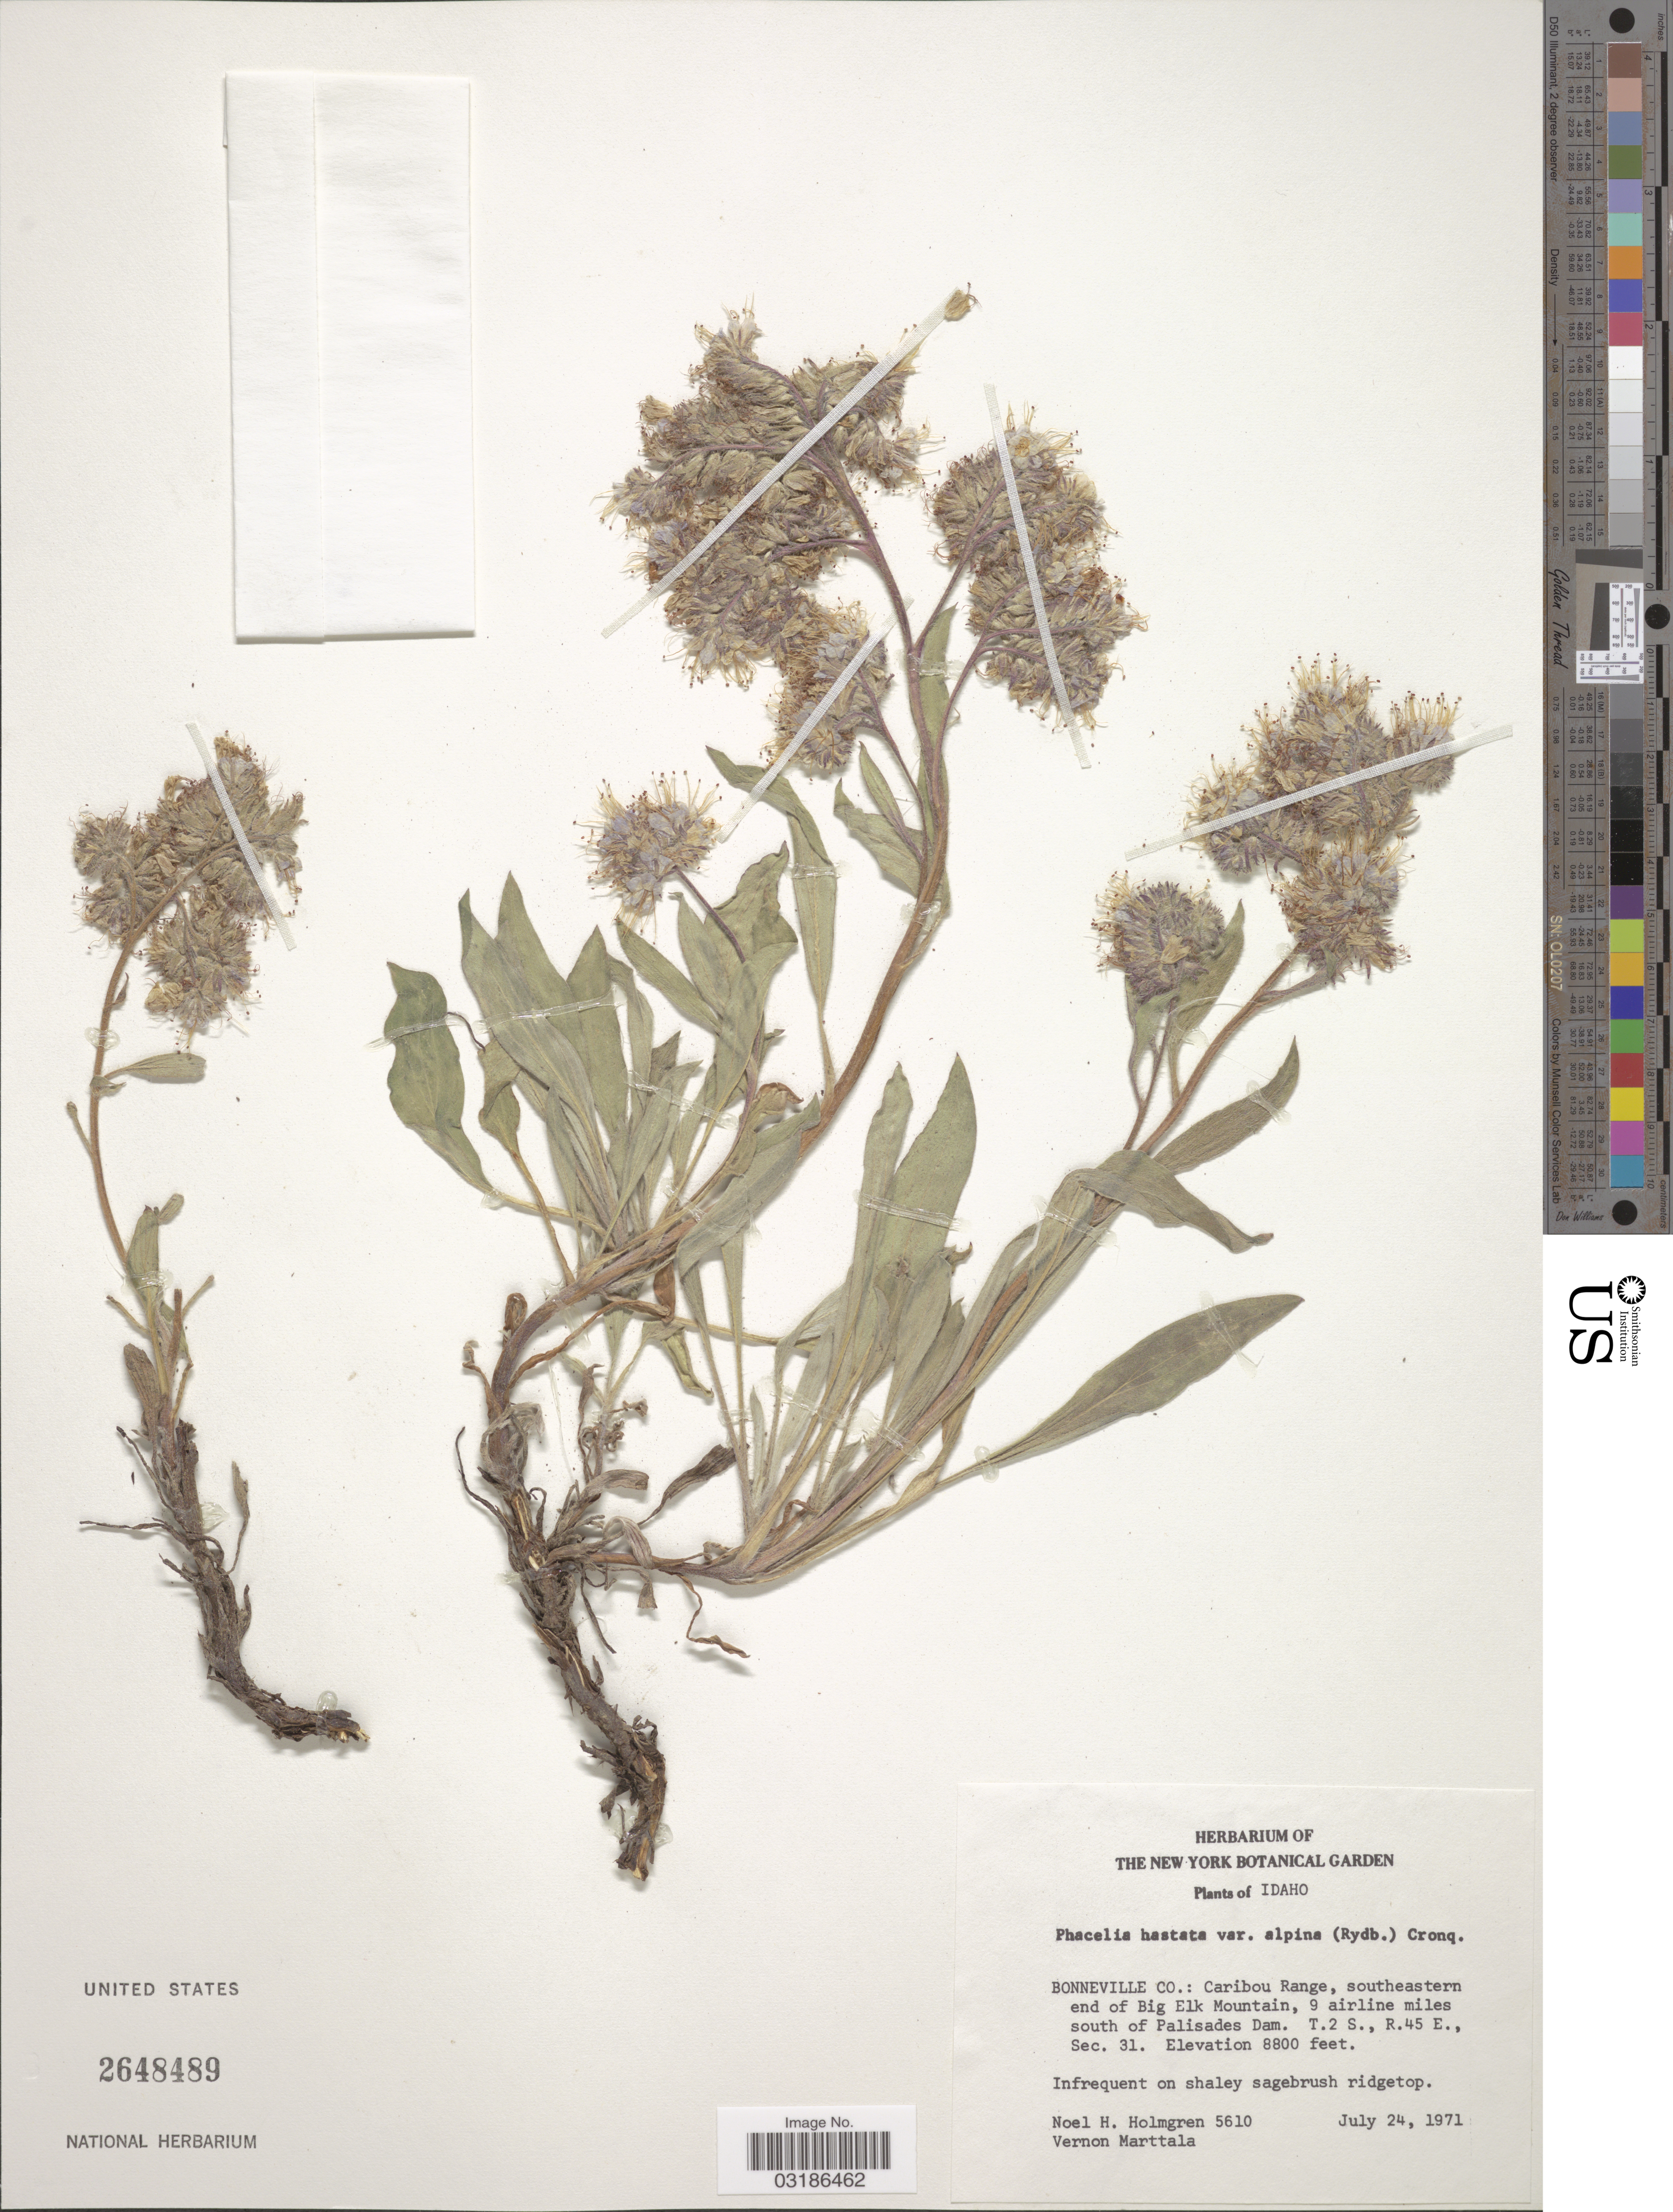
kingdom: Plantae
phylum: Tracheophyta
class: Magnoliopsida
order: Boraginales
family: Hydrophyllaceae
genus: Phacelia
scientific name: Phacelia hastata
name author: Douglas ex Lehm.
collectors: N. H. Holmgren & V. Marttala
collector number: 5610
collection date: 1971-07-24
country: United States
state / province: Idaho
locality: Bonneville Co.: Caribou Range, southeastern end of Big Elk Mountain, 9 airline miles south of Palisades Dam. T.2 S., R.45 E., Sec. 31.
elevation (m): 2682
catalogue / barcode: US 2648489